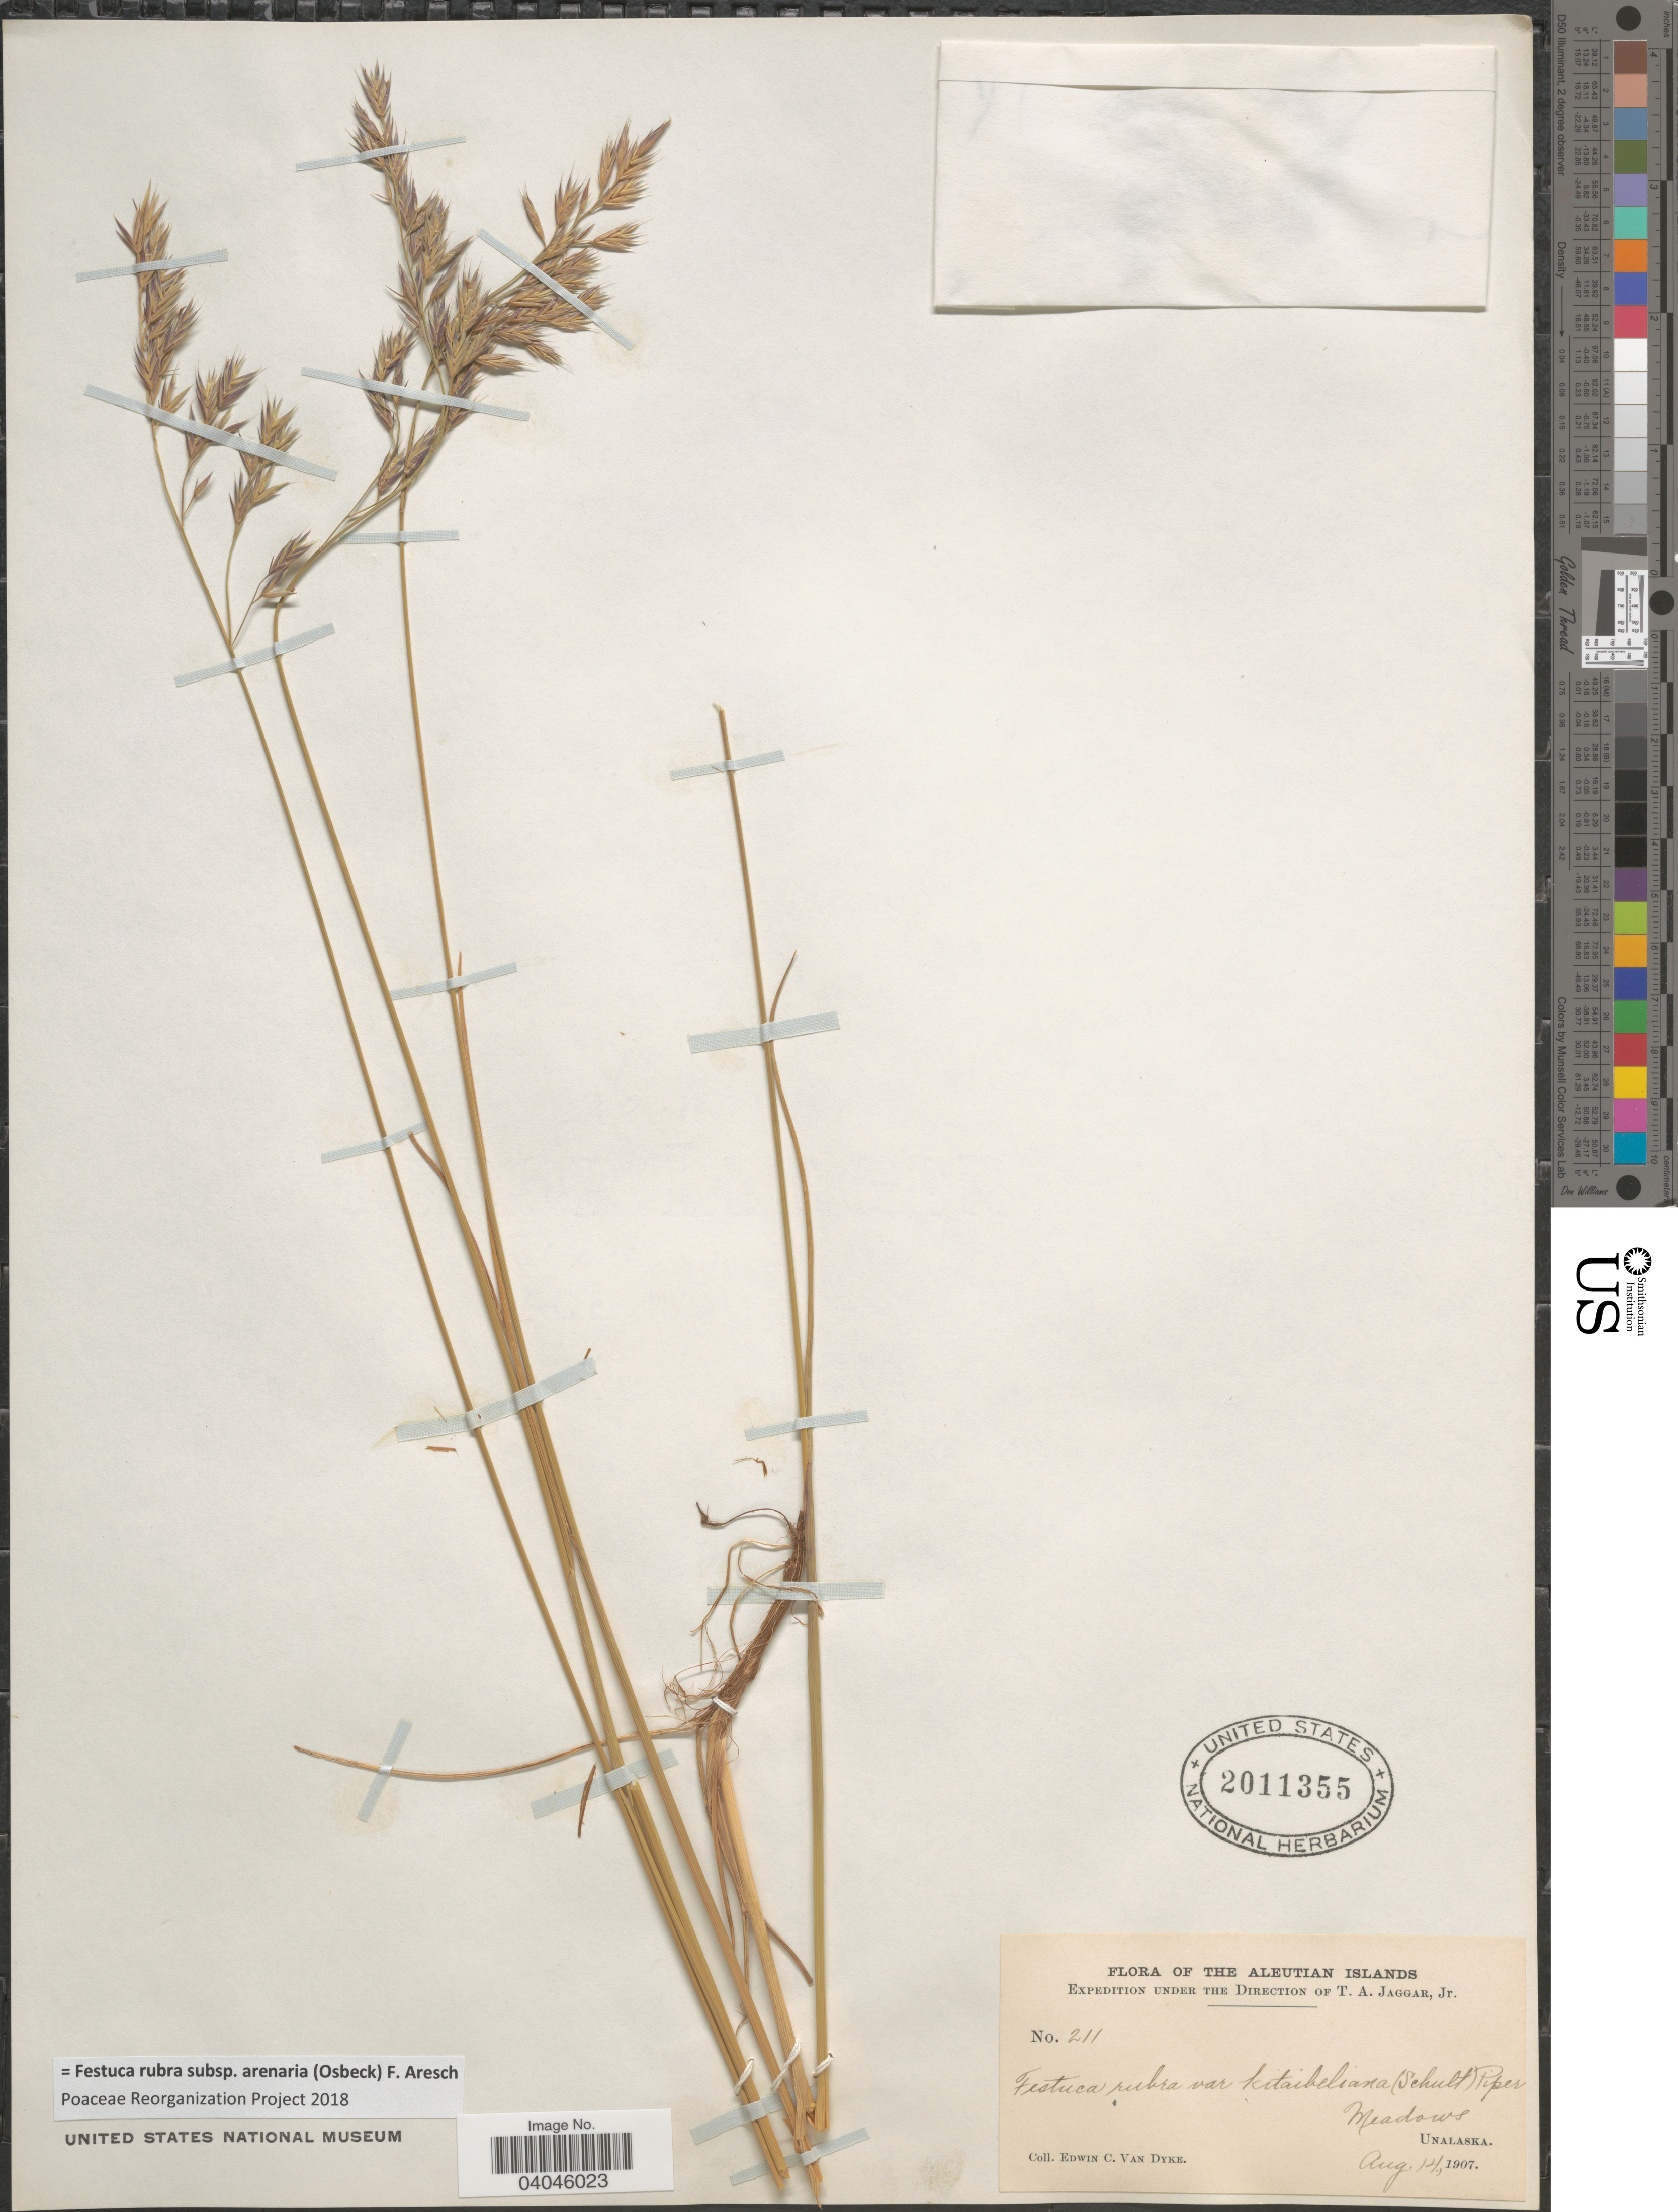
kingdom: Plantae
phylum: Tracheophyta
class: Liliopsida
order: Poales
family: Poaceae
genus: Festuca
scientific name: Festuca rubra subsp. arenaria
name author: (Osbeck) F. Aresch.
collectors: E. C. Van Dyke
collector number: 211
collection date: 1907-08-14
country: United States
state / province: Alaska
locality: Aleutian Islands. Meadows. Unalaska.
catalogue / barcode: US 2011355